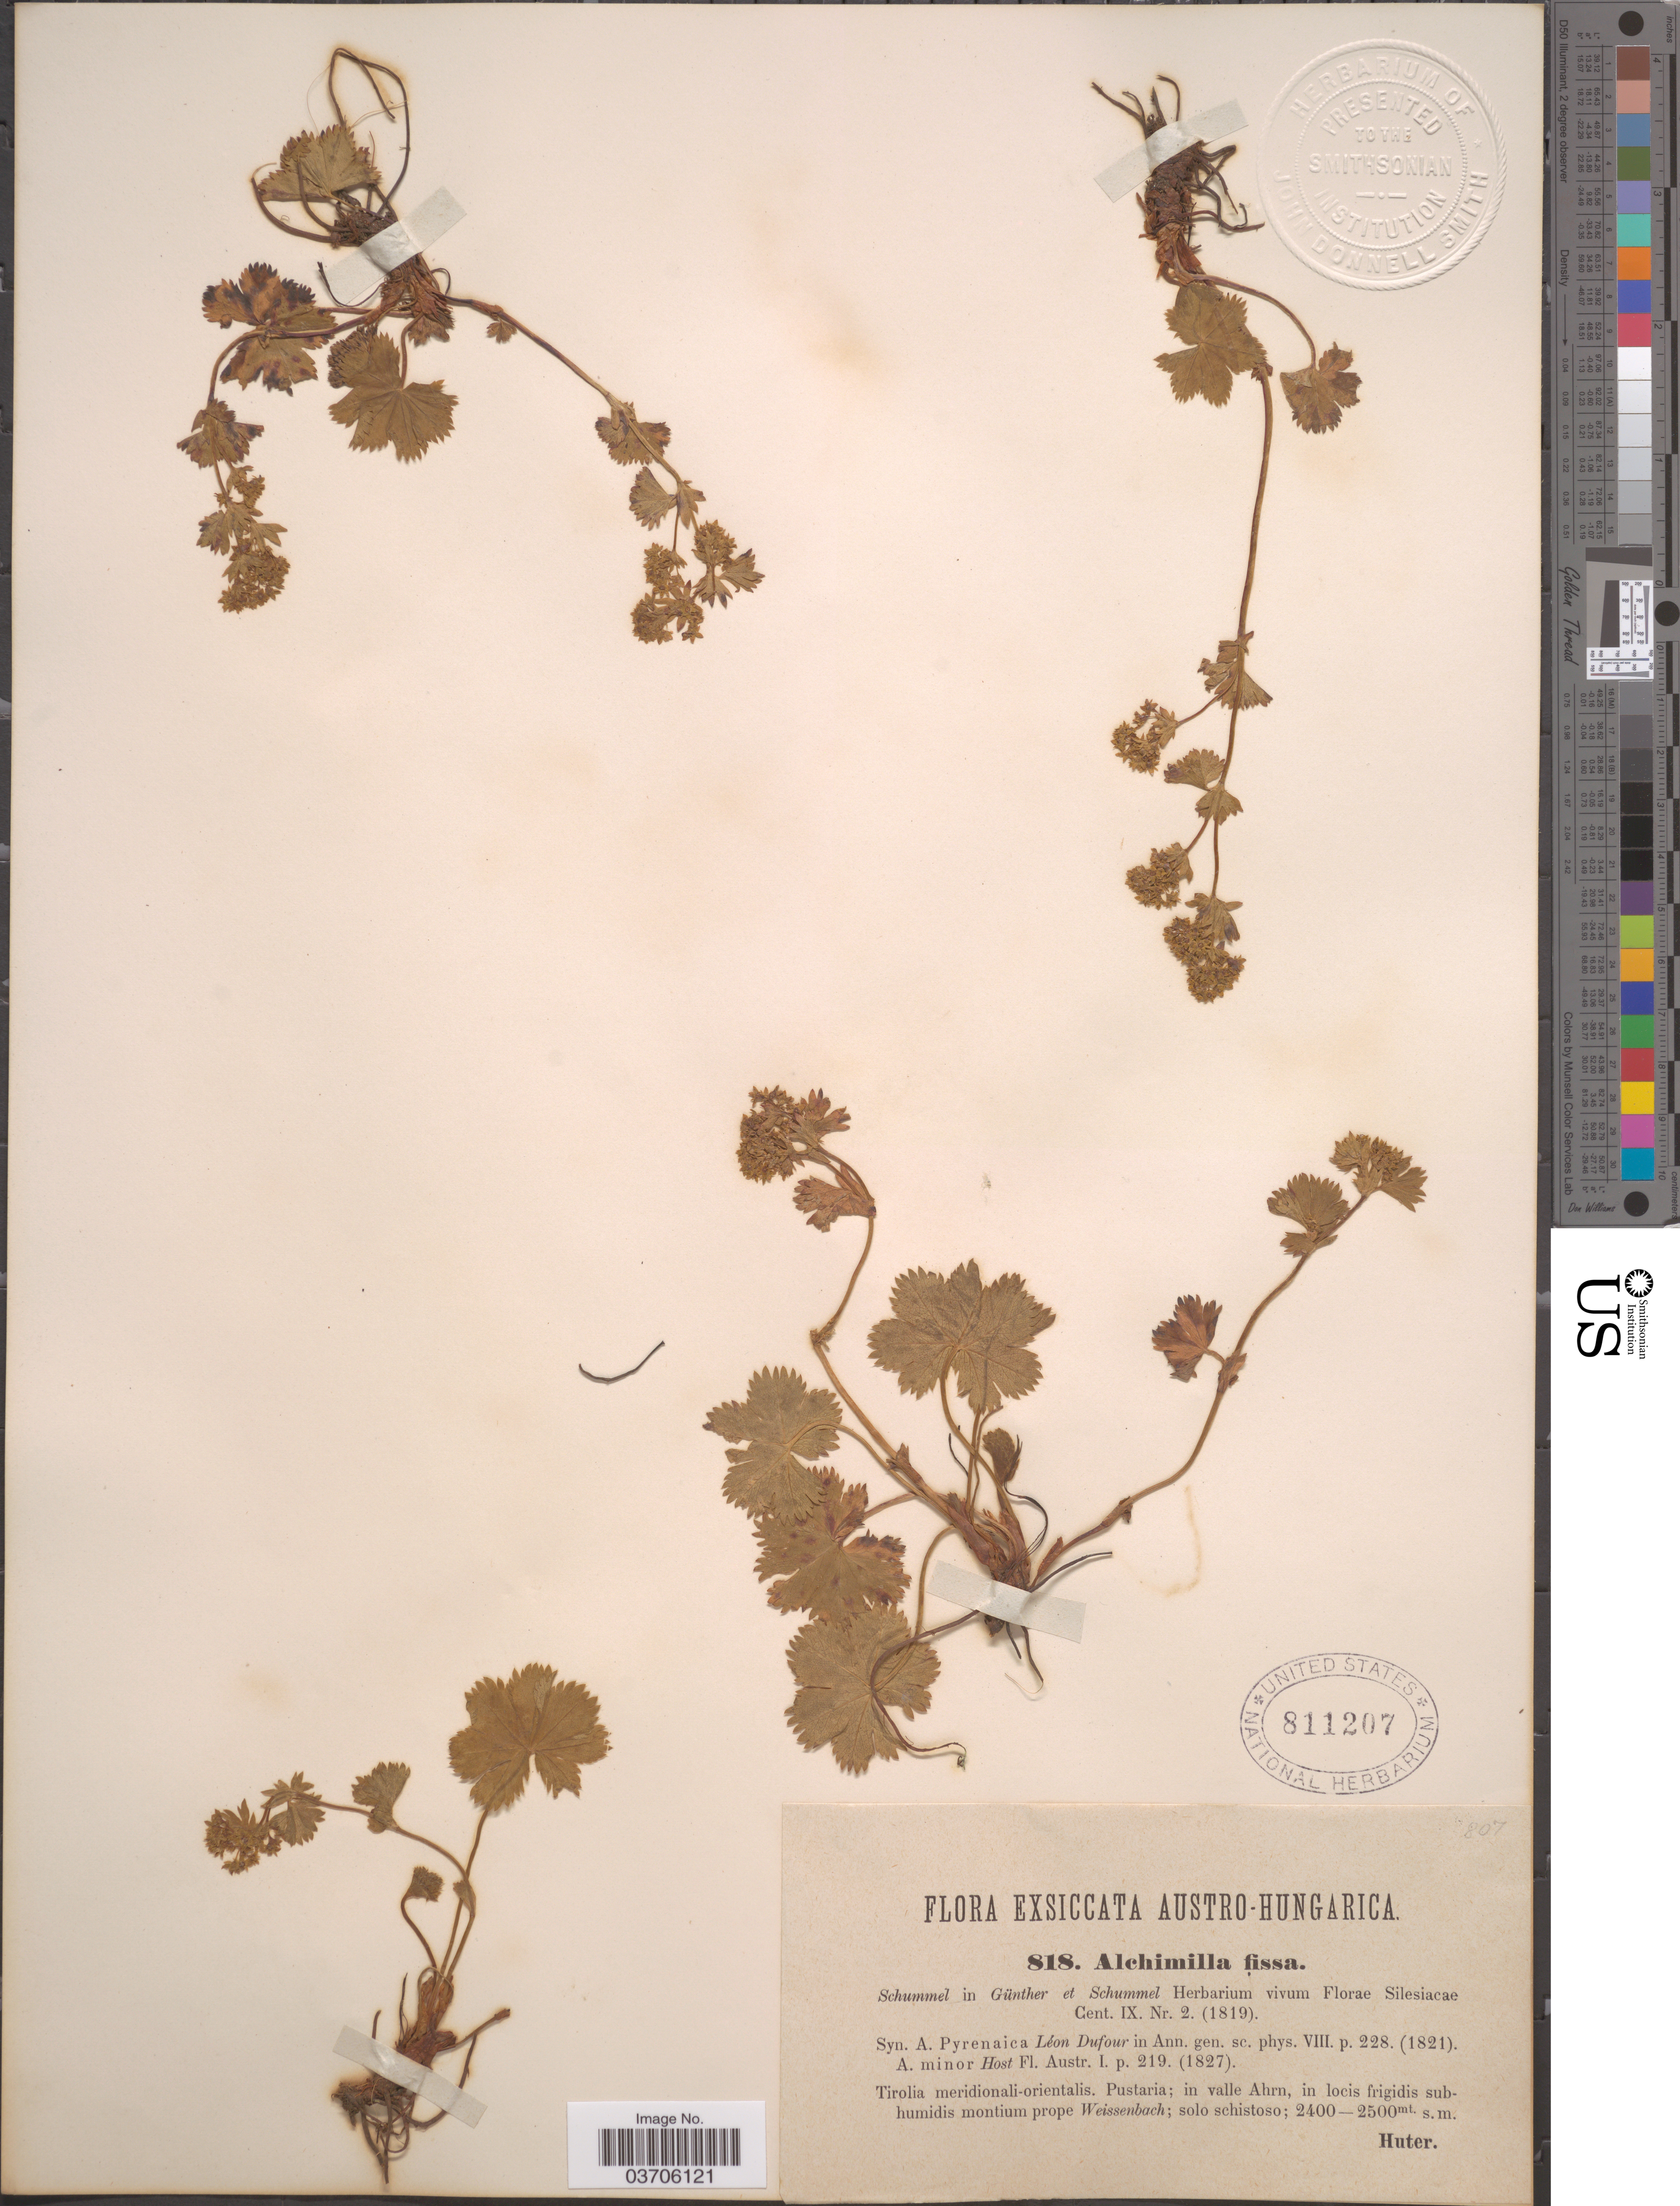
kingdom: Plantae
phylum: Tracheophyta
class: Magnoliopsida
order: Rosales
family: Rosaceae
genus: Alchemilla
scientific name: Alchemilla fissa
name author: Schum. ex Sturm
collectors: -. Huter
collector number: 818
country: Austria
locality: Austro-Hungarica. Tirolia meridionali-orientalis. Pustaria; in valle Ahrn, in locis frigidis subhumidis montium prope Weissenbach.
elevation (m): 2400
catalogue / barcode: US 811207